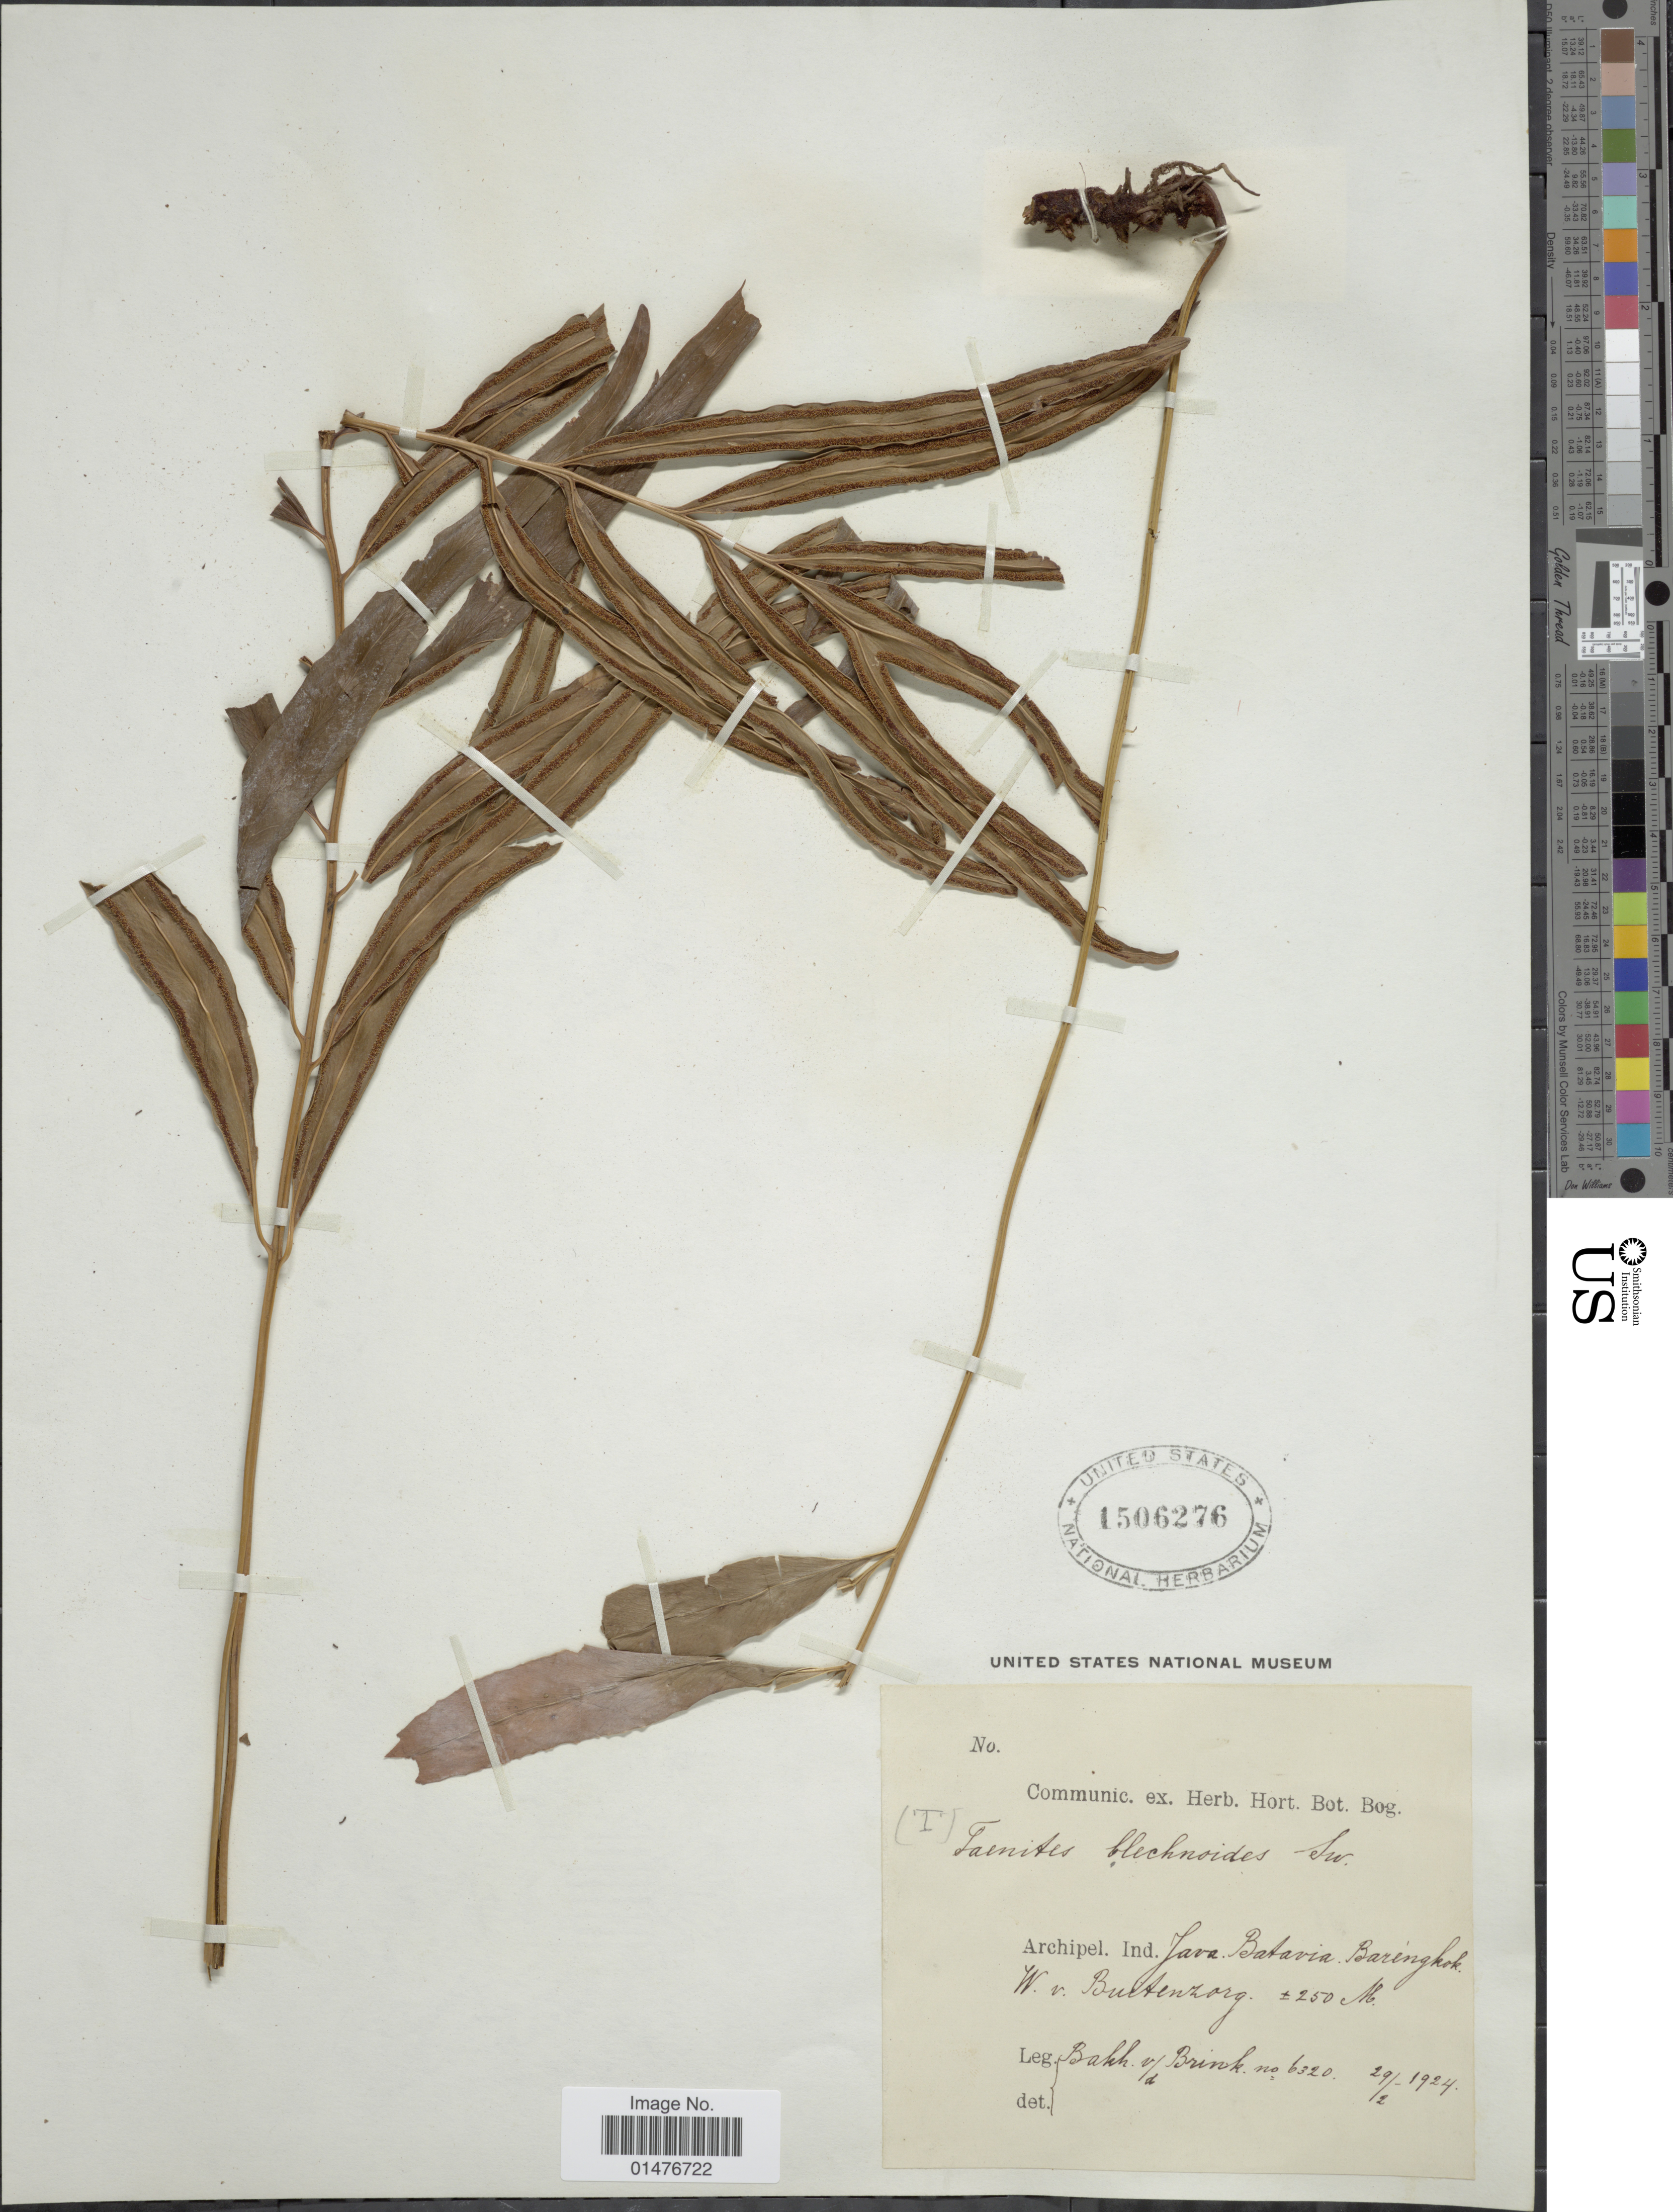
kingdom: Plantae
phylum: Tracheophyta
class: Polypodiopsida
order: Polypodiales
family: Pteridaceae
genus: Taenitis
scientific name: Taenitis blechnoides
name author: (Willd.) Sw.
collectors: R. C. Bakhuizen van den Brink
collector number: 6320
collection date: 1924-01-29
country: Indonesia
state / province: Java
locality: Archipel. Ind. Java Batavia, Barenglok. w.v.Buitenzorg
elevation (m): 250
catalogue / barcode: US 1506276